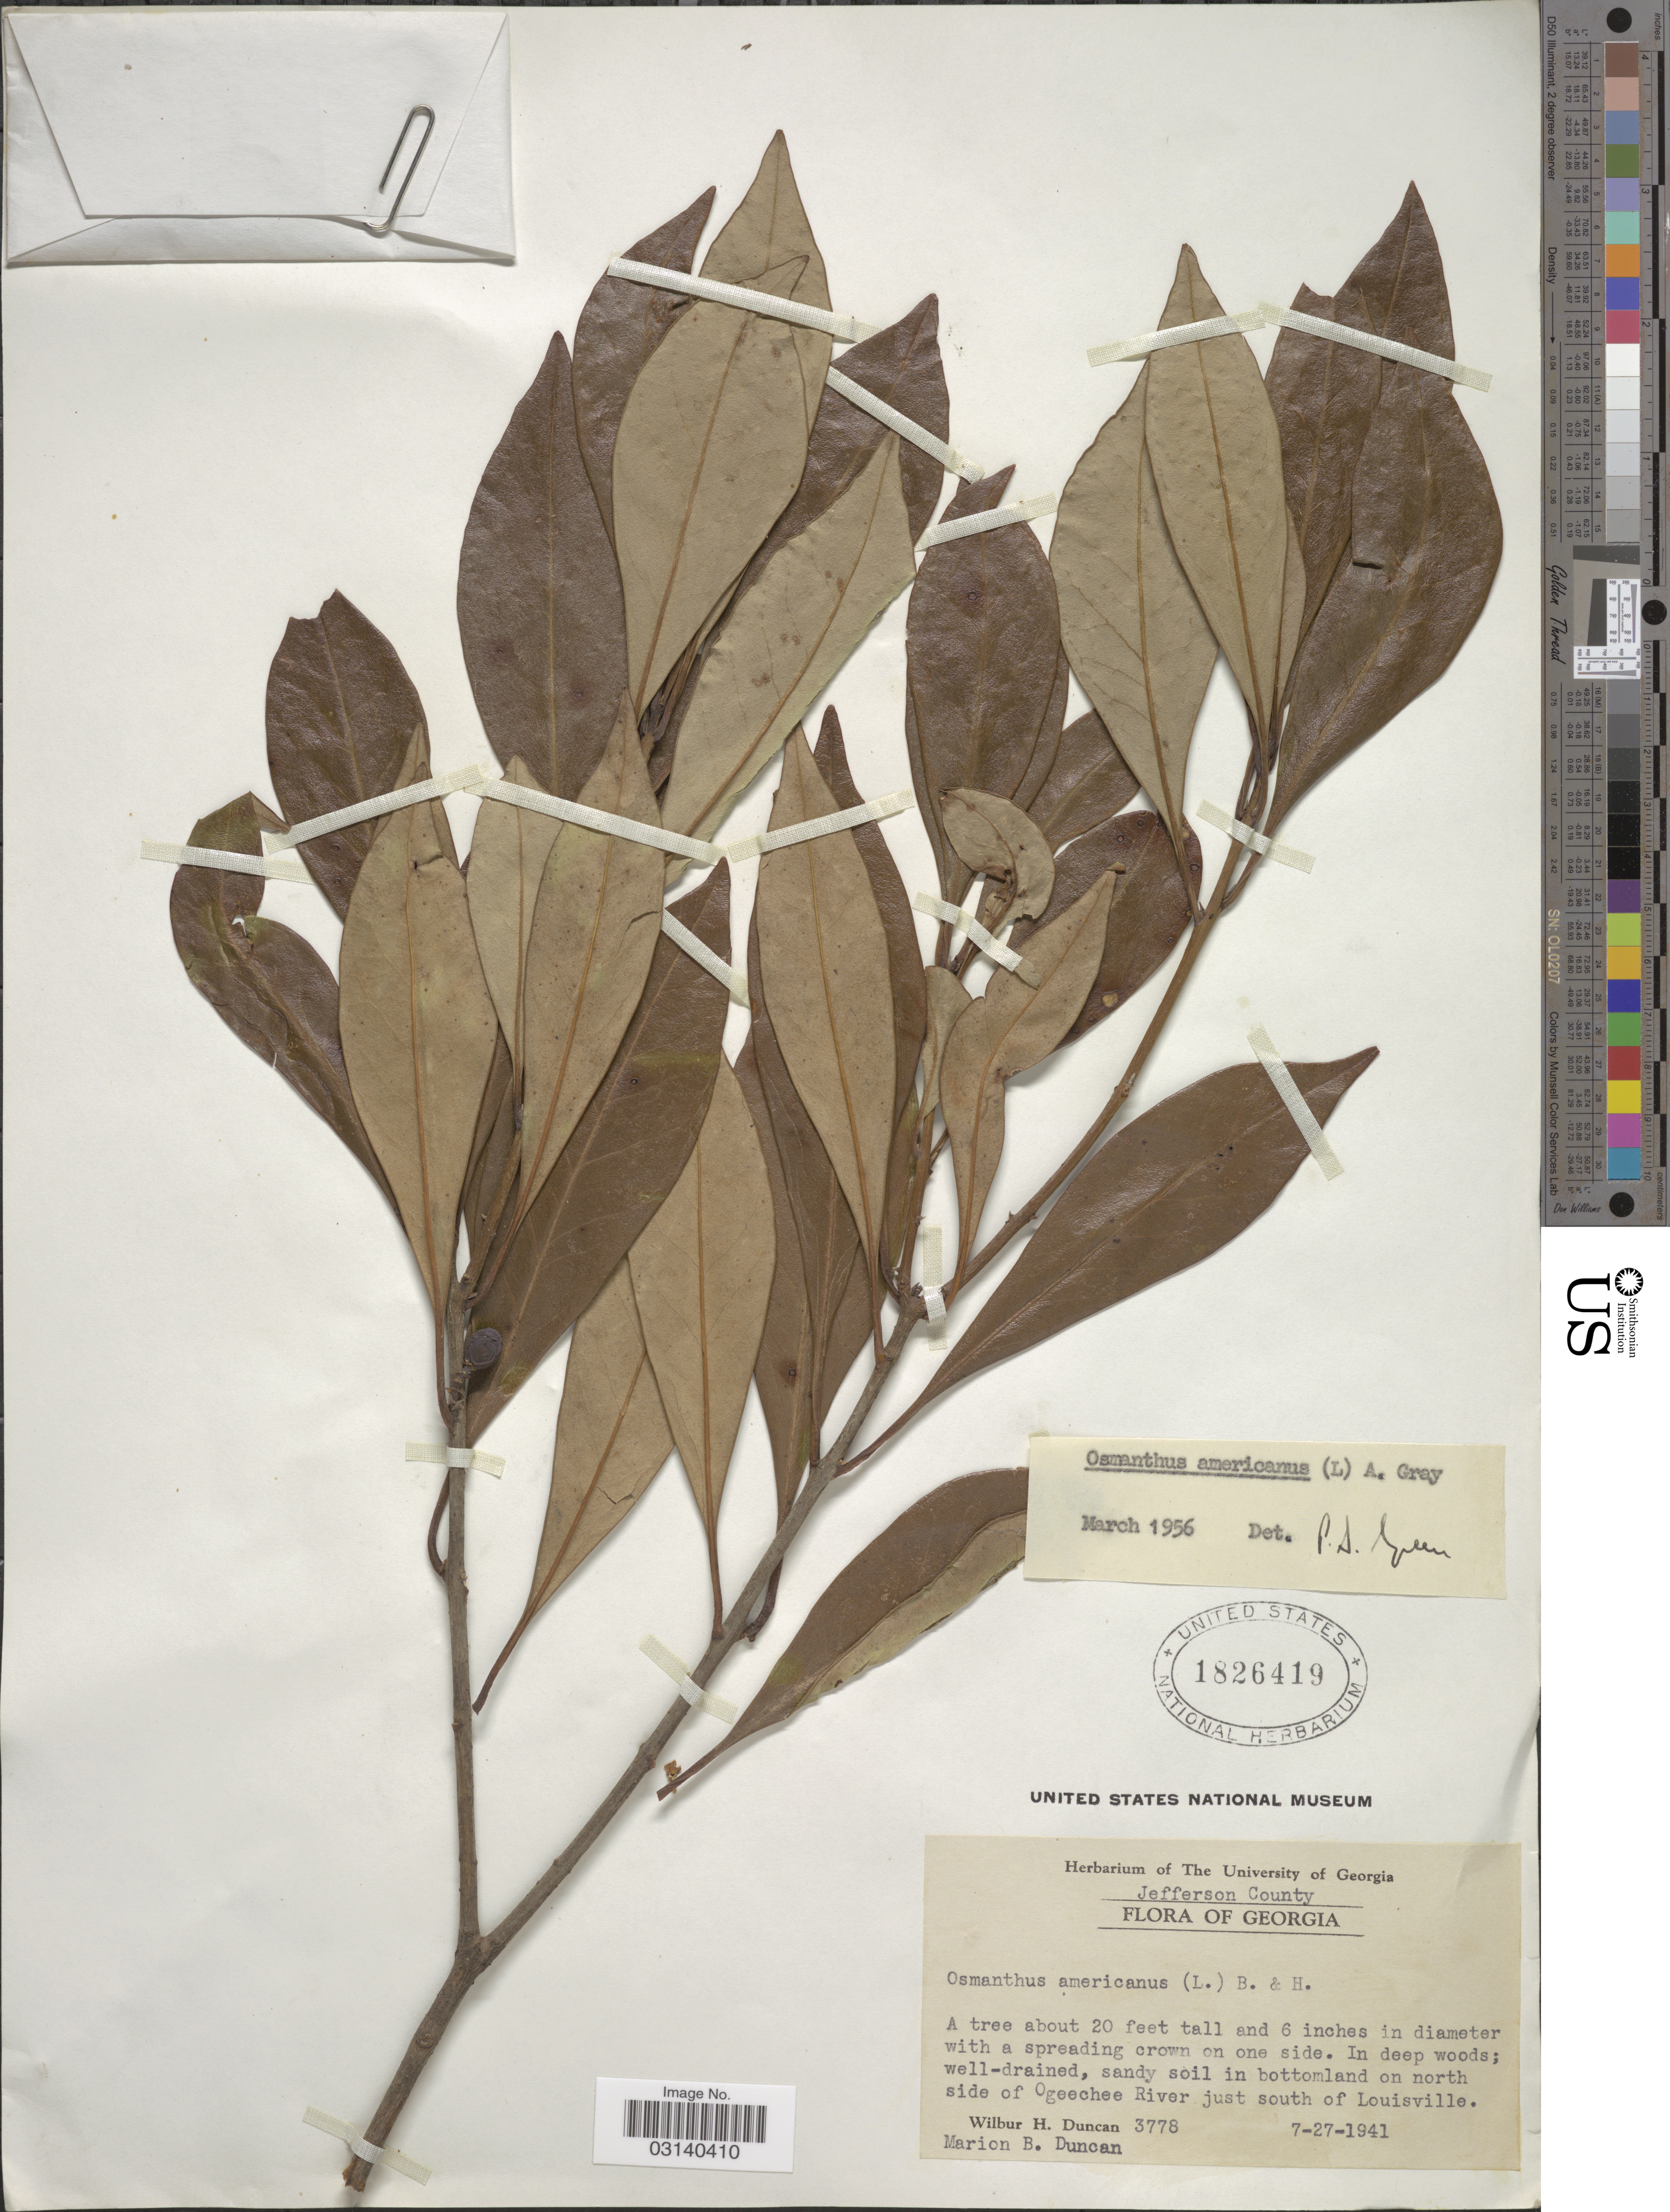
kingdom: Plantae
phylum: Tracheophyta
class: Magnoliopsida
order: Lamiales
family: Oleaceae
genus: Osmanthus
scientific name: Osmanthus americanus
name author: (L.) A. Gray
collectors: W. H. Duncan & M. Duncan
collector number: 3778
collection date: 1941-07-27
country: United States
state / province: Georgia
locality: Jefferson County, sandy soil in bottomland on north side of Ogeechee River just south of Louisville.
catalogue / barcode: US 1826419